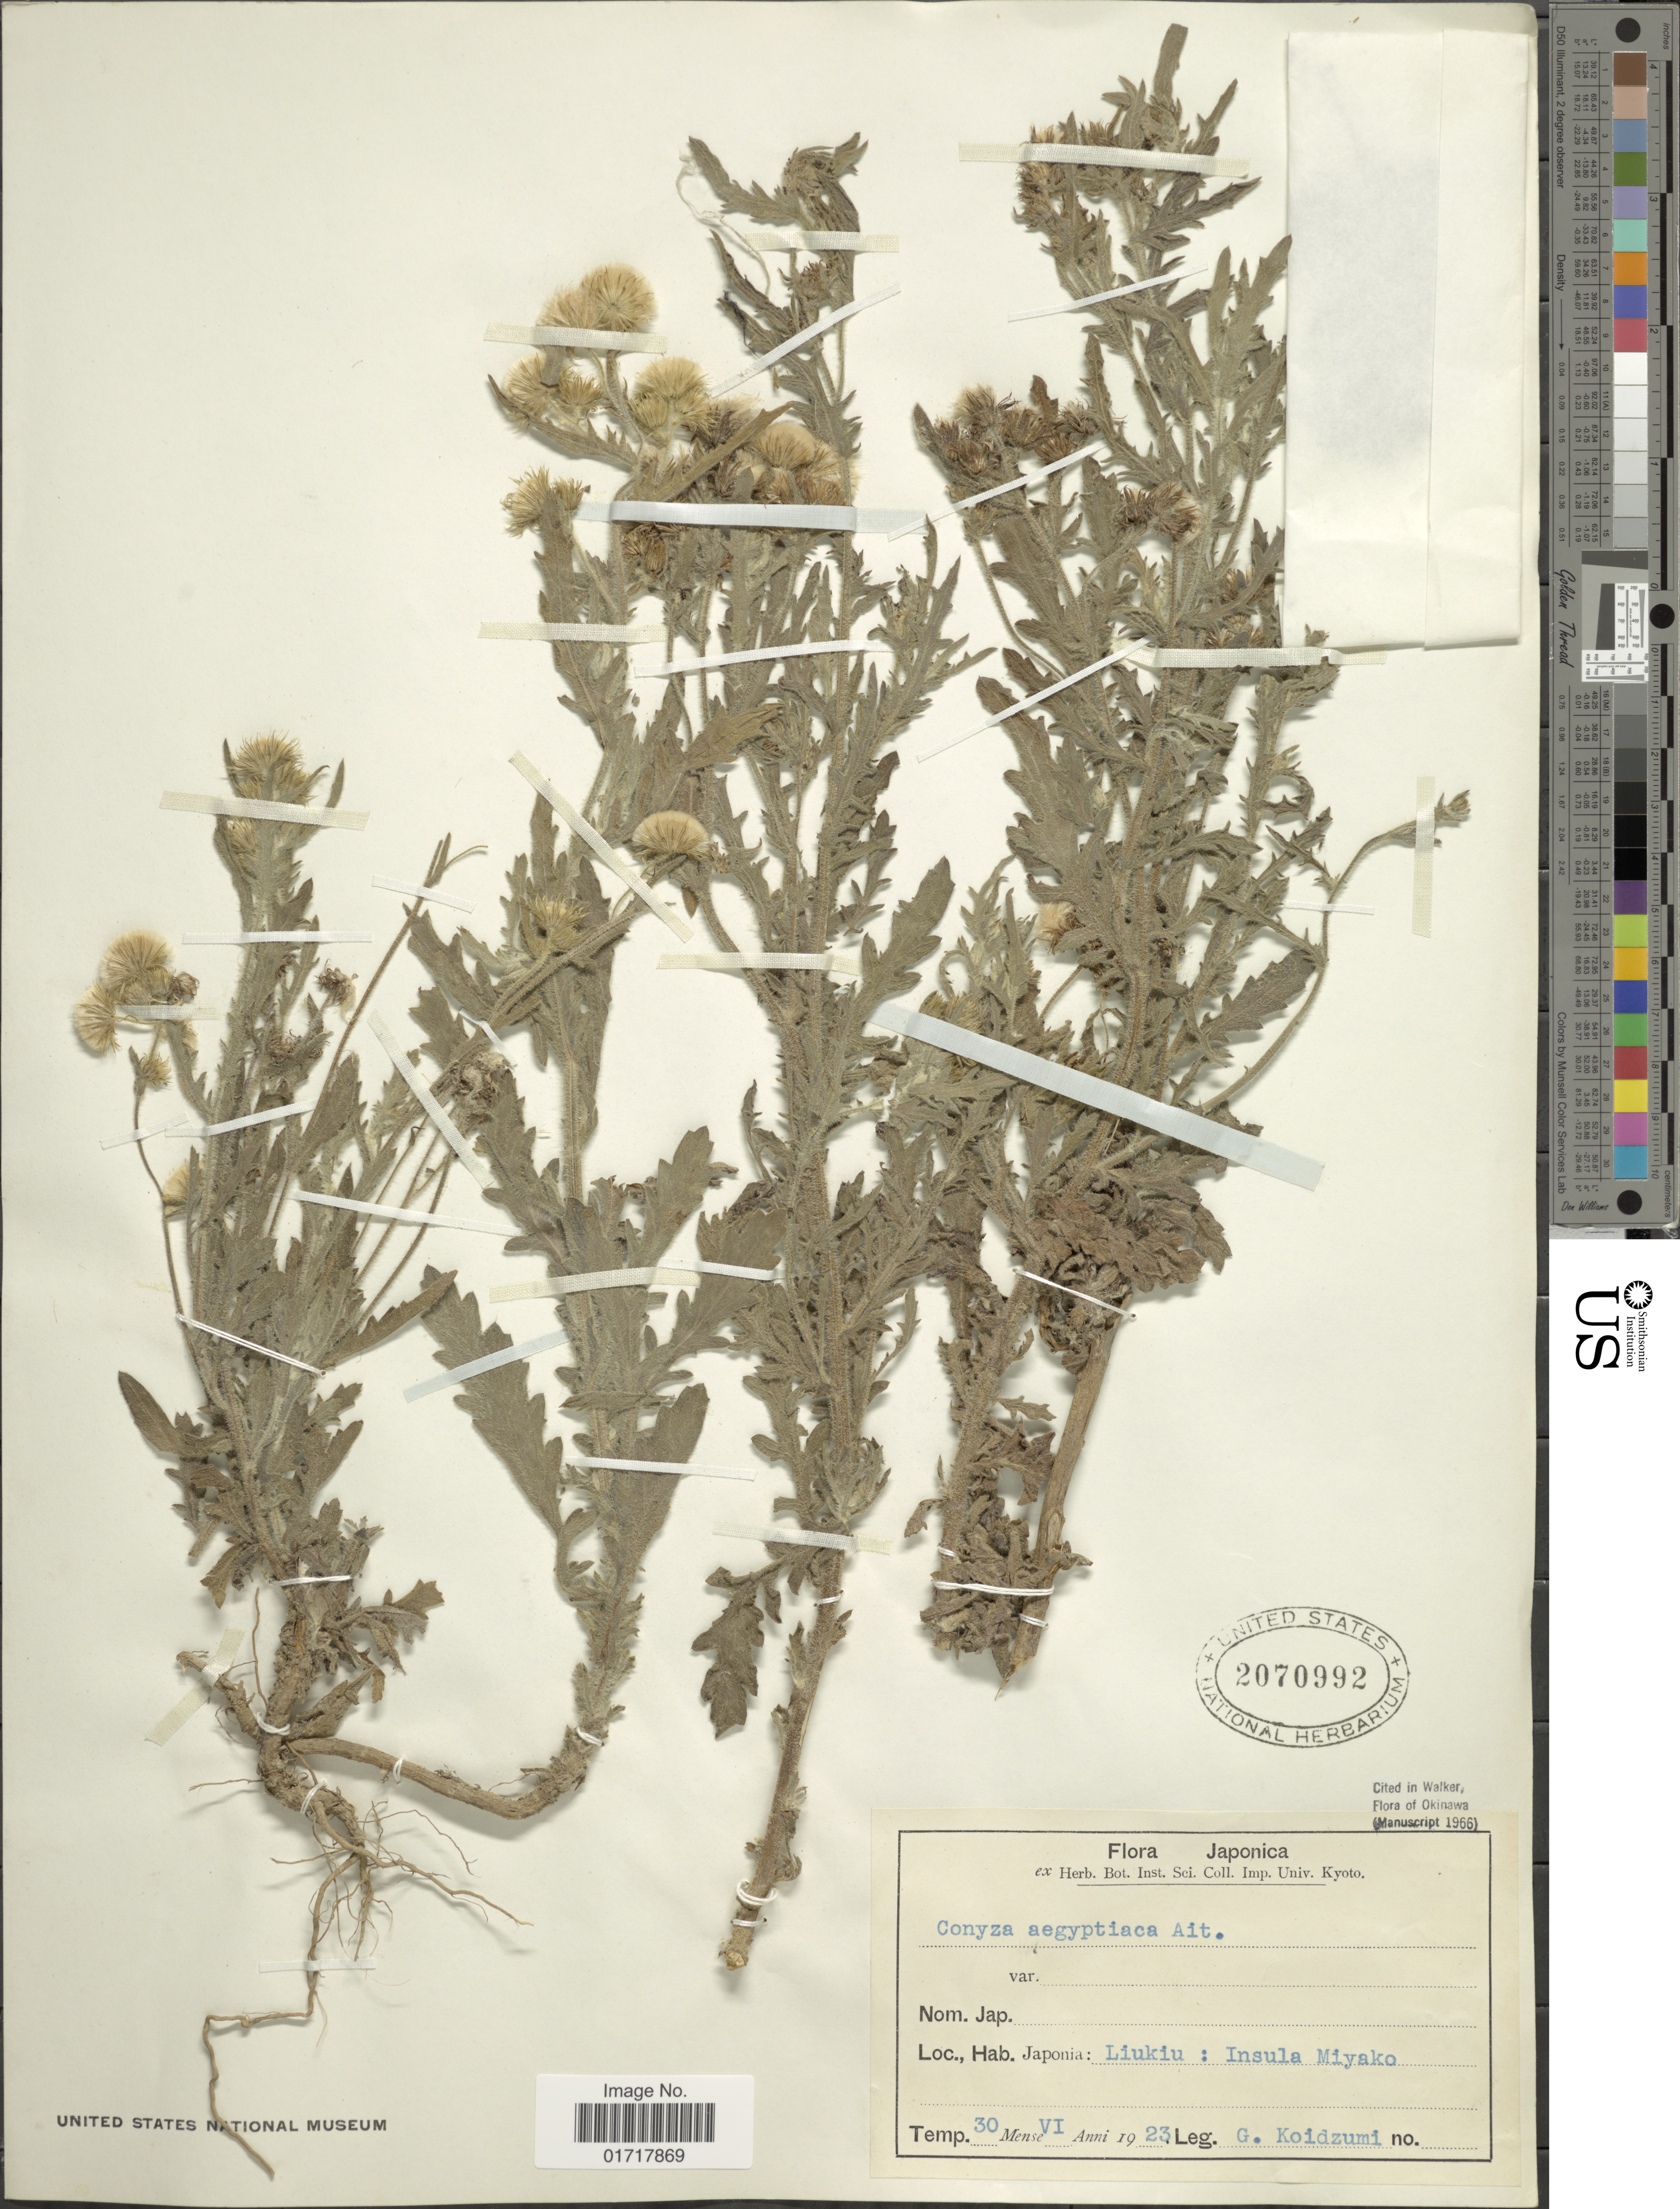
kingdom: Plantae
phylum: Tracheophyta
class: Magnoliopsida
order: Asterales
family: Asteraceae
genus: Conyza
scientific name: Conyza aegyptiaca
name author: (L.) Aiton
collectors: G. Koidzumi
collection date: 1923-06-30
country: Japan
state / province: Okinawa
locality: Japonia: Liukiu: Insula Miyako.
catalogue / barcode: US 2070992